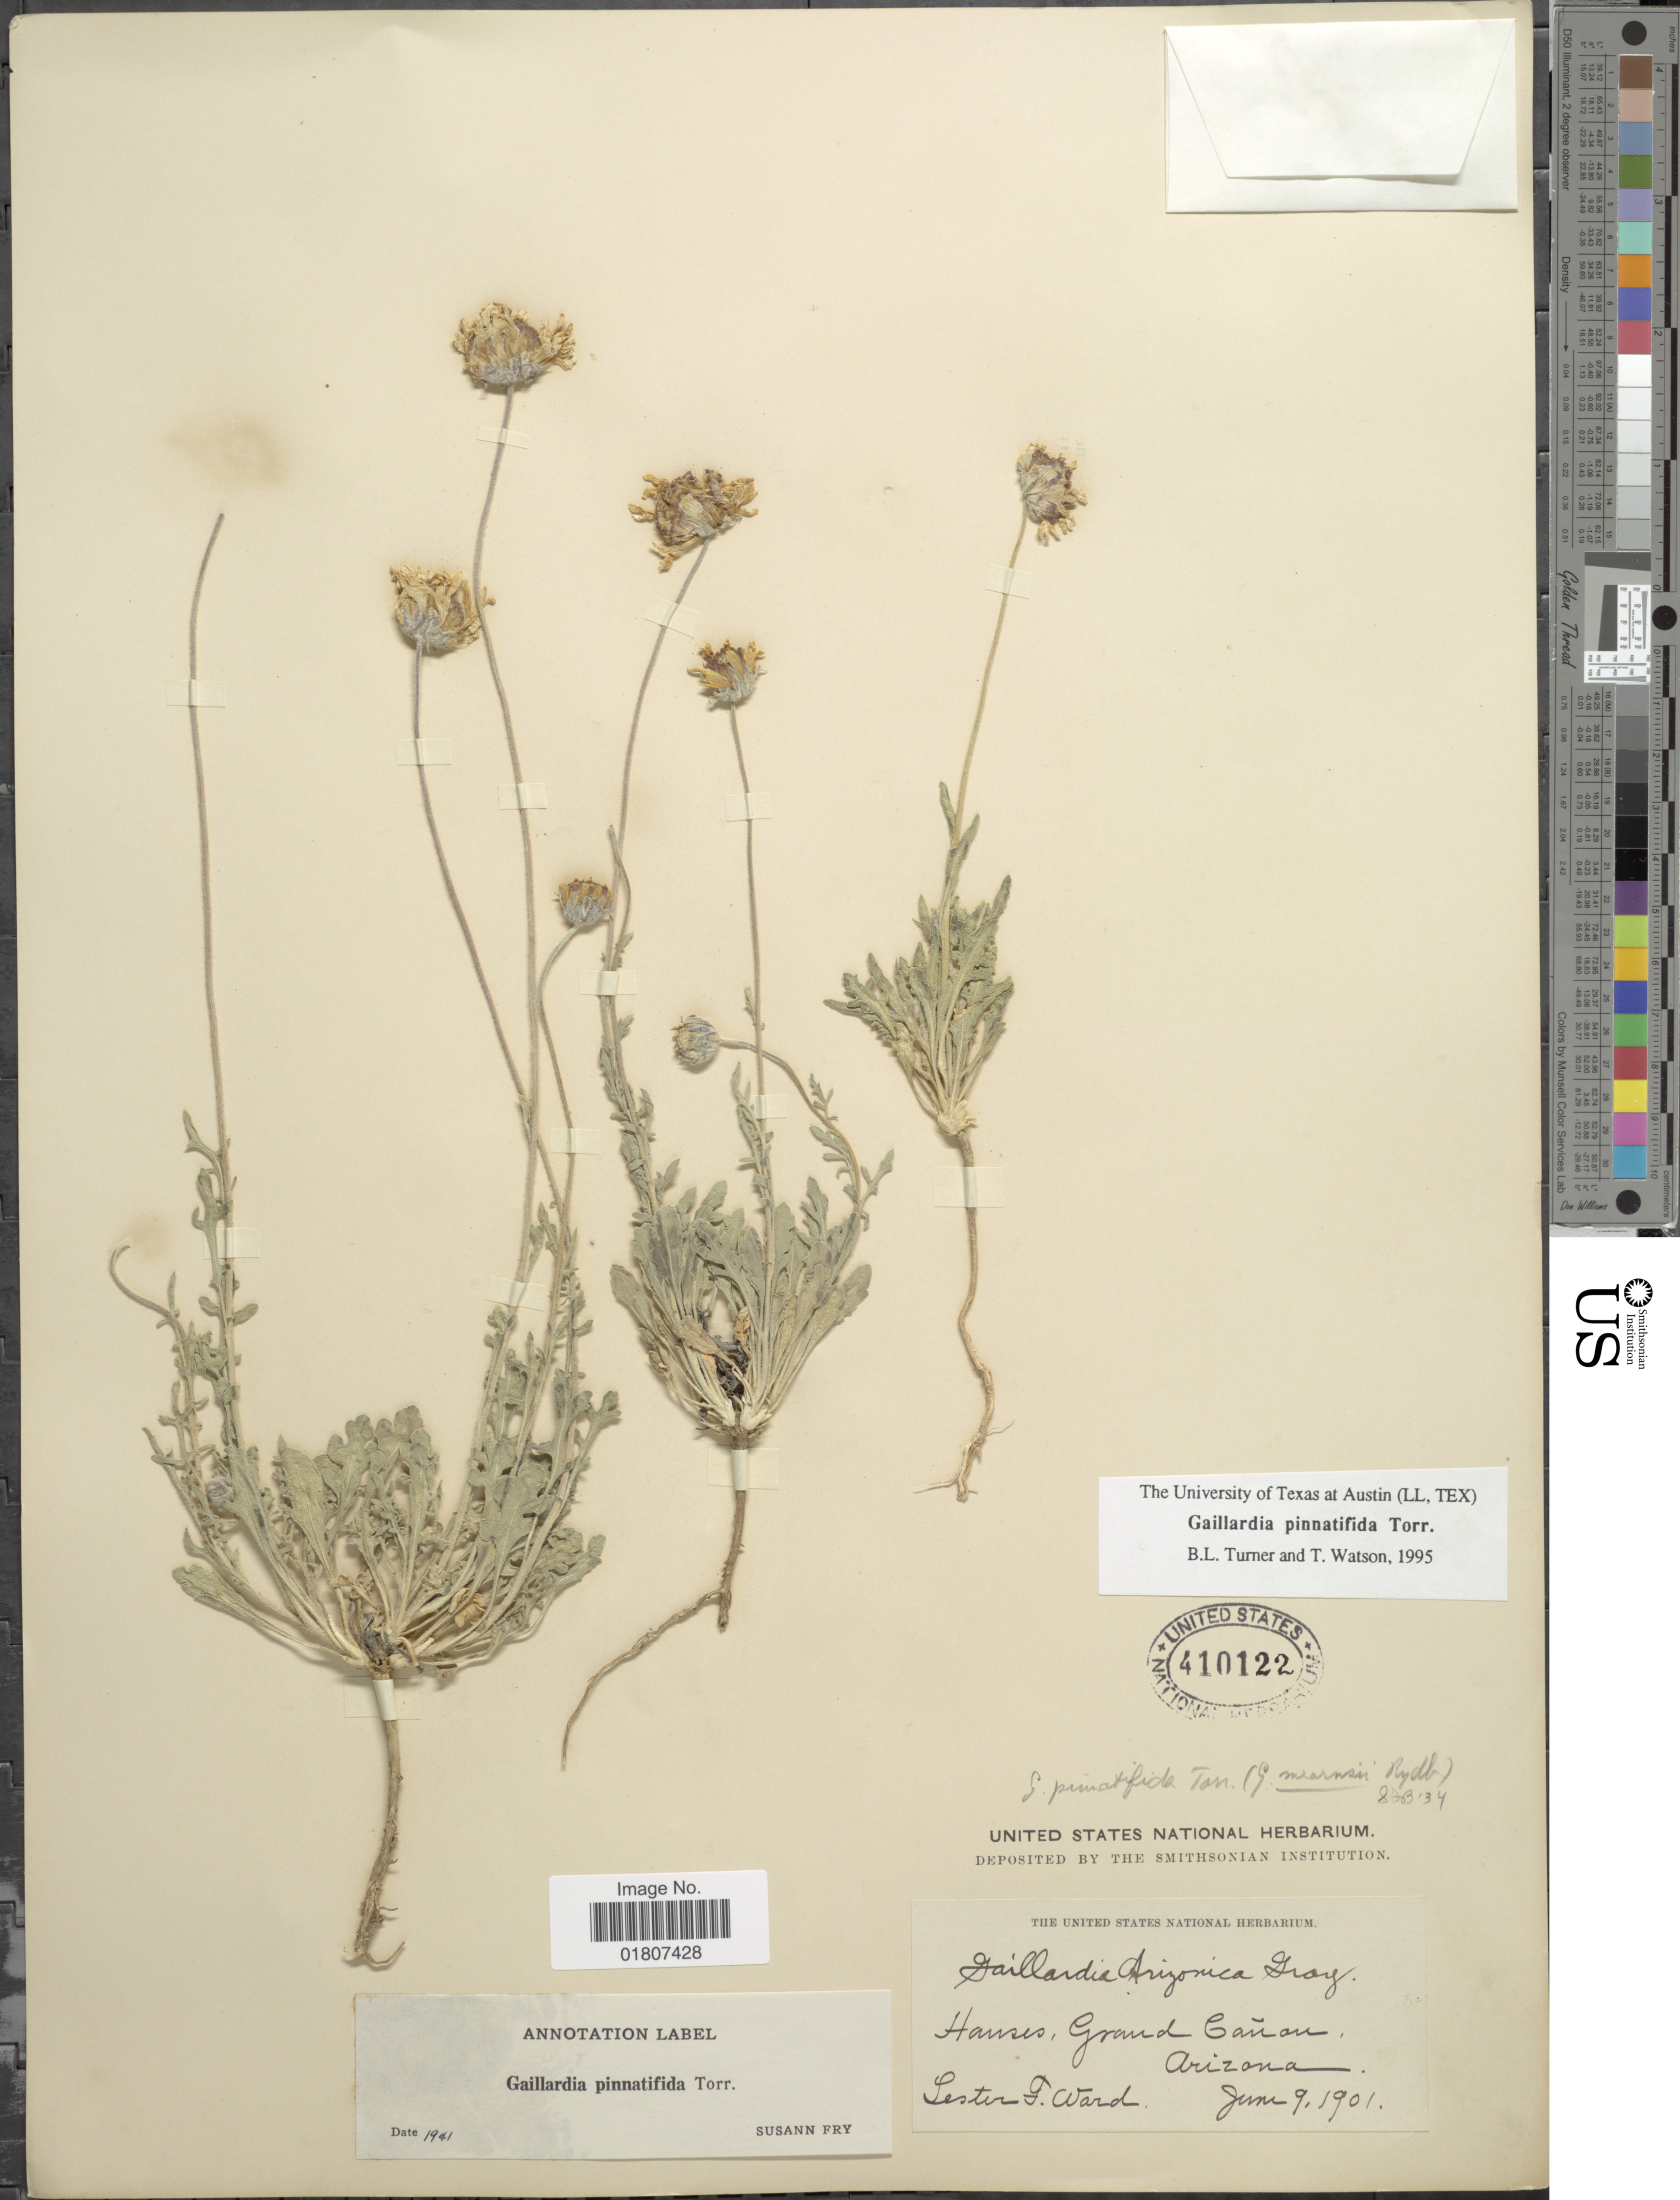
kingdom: Plantae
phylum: Tracheophyta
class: Magnoliopsida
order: Asterales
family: Asteraceae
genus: Gaillardia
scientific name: Gaillardia pinnatifida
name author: Torr.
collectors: L. F. Ward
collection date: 1901-06-09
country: United States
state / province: Arizona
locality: Hanses, Grand Cañon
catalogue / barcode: US 410122